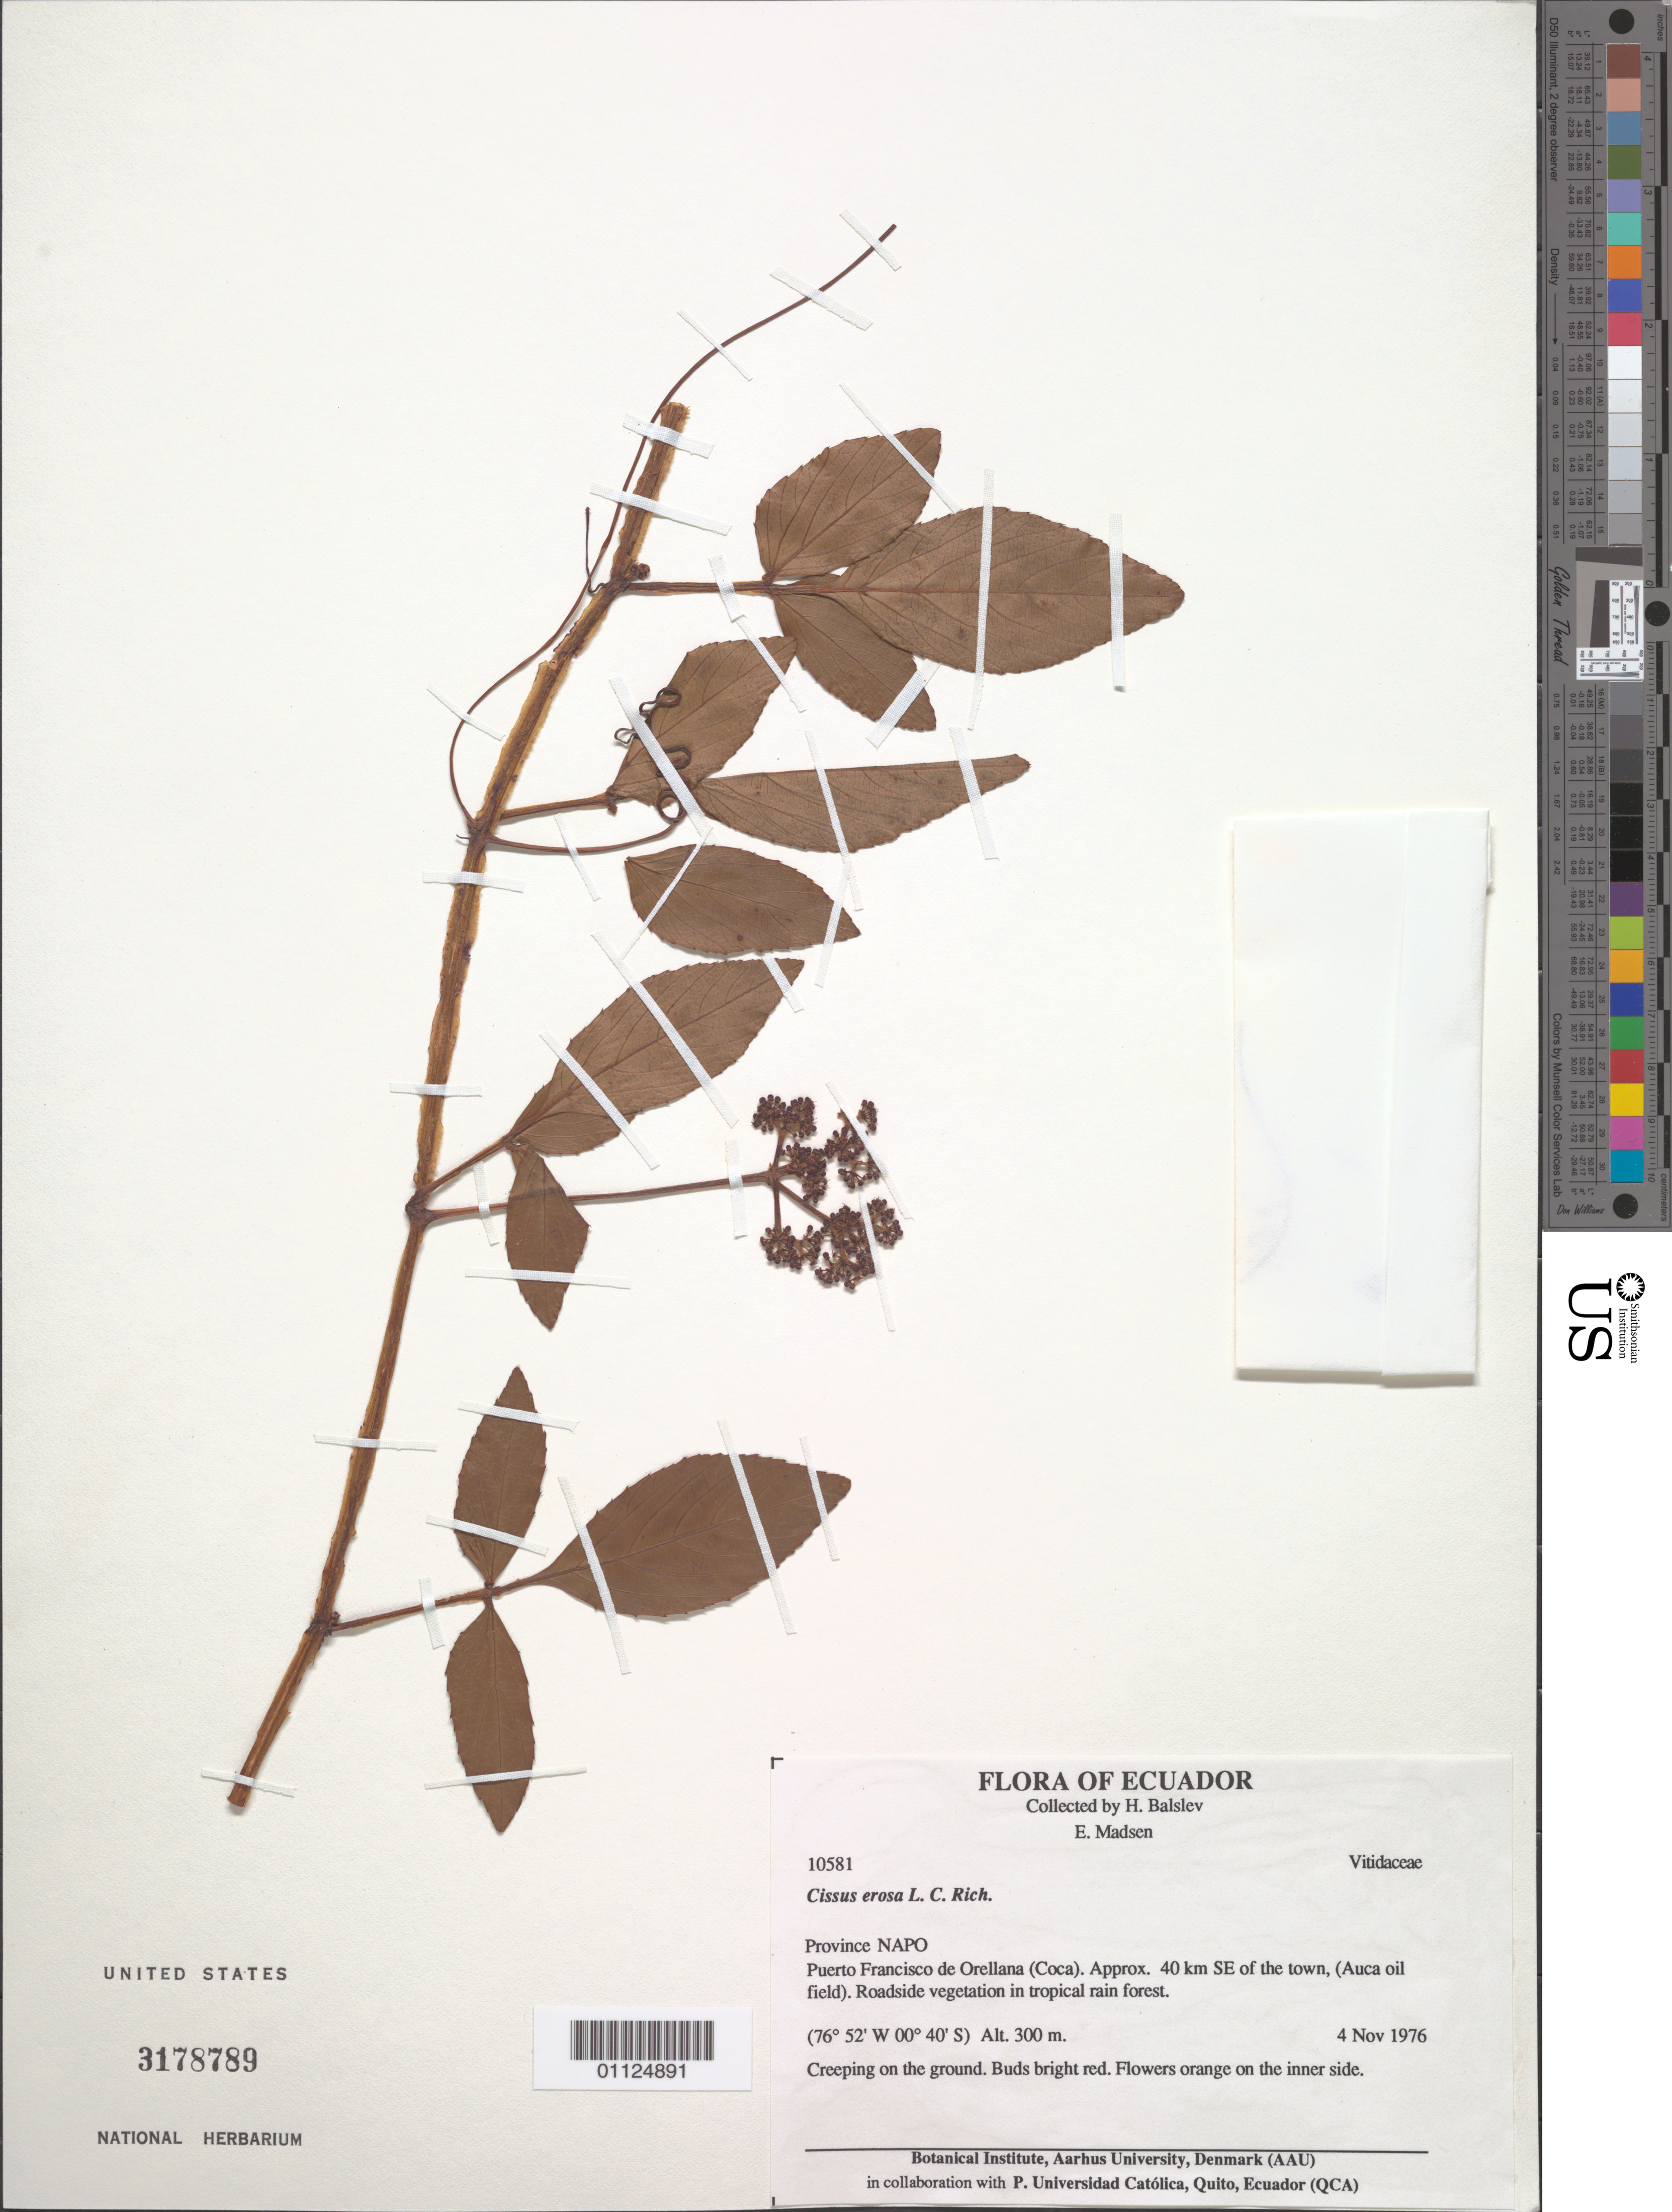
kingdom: Plantae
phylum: Tracheophyta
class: Magnoliopsida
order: Vitales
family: Vitaceae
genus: Cissus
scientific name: Cissus erosa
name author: Rich.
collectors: H. Balslev & E. Madsen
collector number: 10581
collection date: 1976-11-04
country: Ecuador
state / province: Napo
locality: Puerto Francisco de Orellana (Coca). Approx. 40 km SE of the town, (Auca oil field).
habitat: Creeping on the ground. Tropical rain forest.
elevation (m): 300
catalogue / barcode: US 3178789